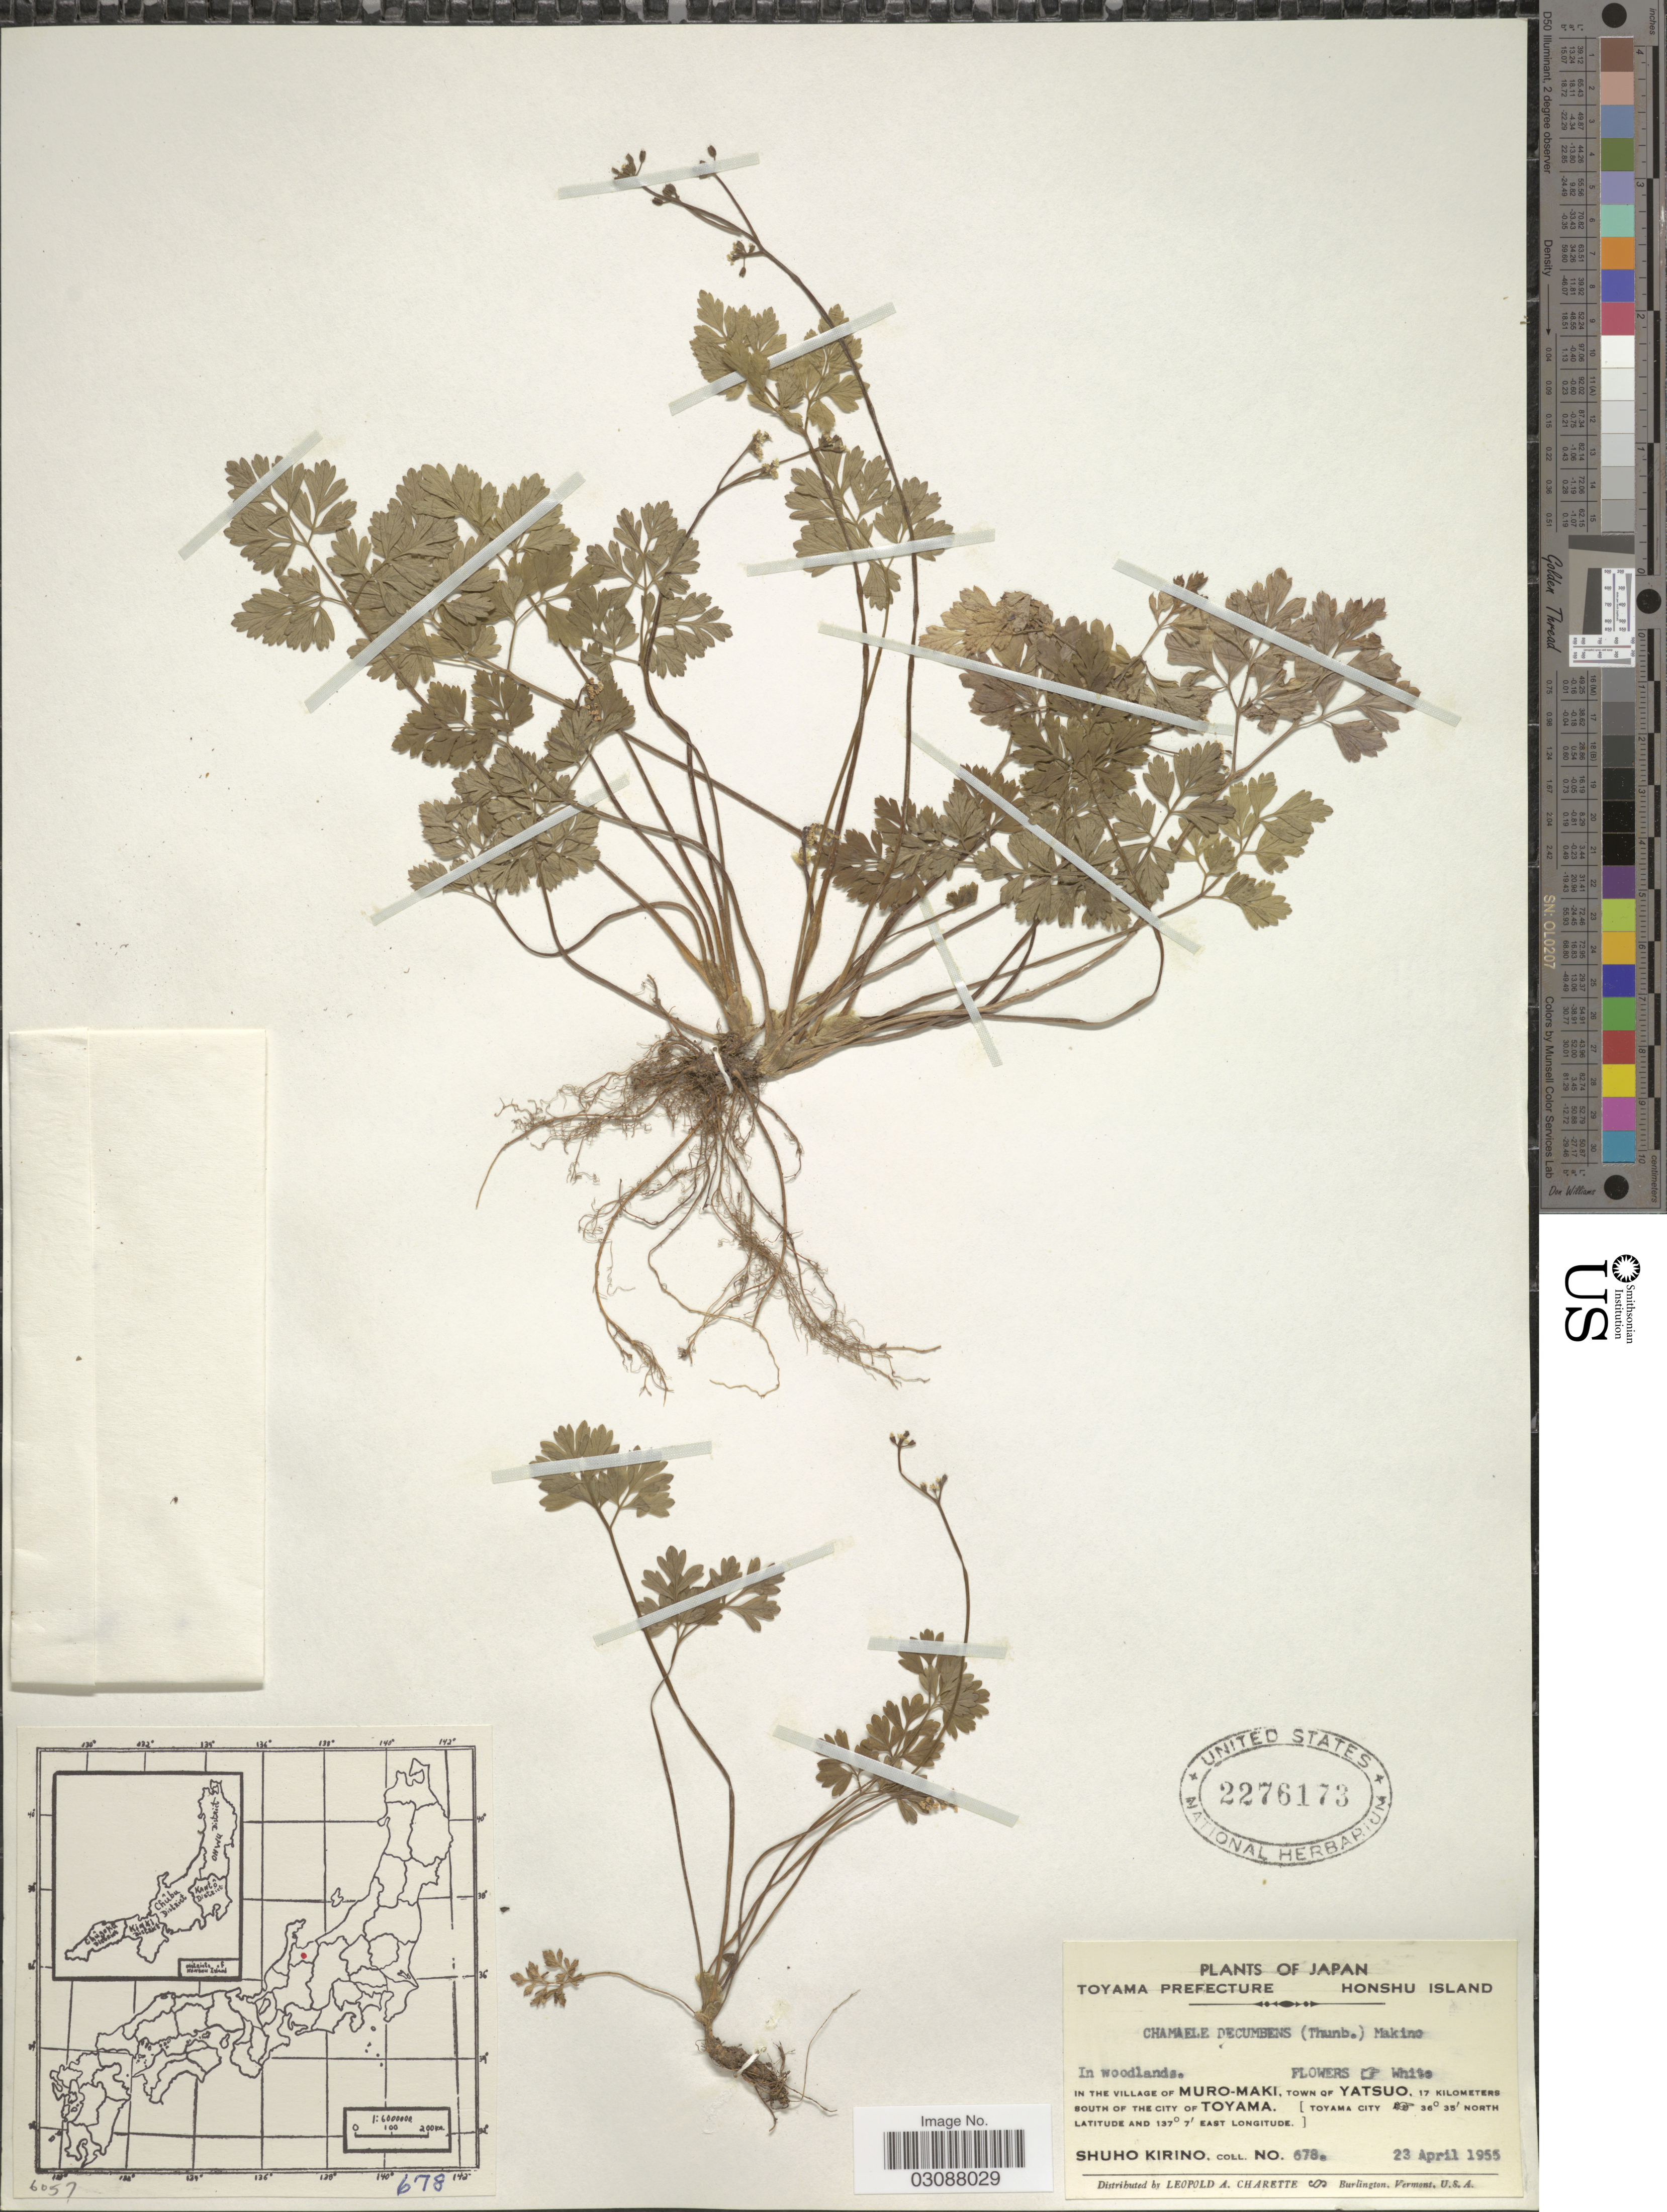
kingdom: Plantae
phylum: Tracheophyta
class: Magnoliopsida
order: Apiales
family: Apiaceae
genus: Chamaele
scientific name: Chamaele decumbens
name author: (Thunb.) Makino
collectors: S. Kirino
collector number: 678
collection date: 1955-04-23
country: Japan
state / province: Toyama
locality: Toyama Prefecture. Honshu Island. In the village of Muro-Maki, town of Yatsuo, 17 kilometers south of the city of Toyama. Toyama City.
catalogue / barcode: US 2276173